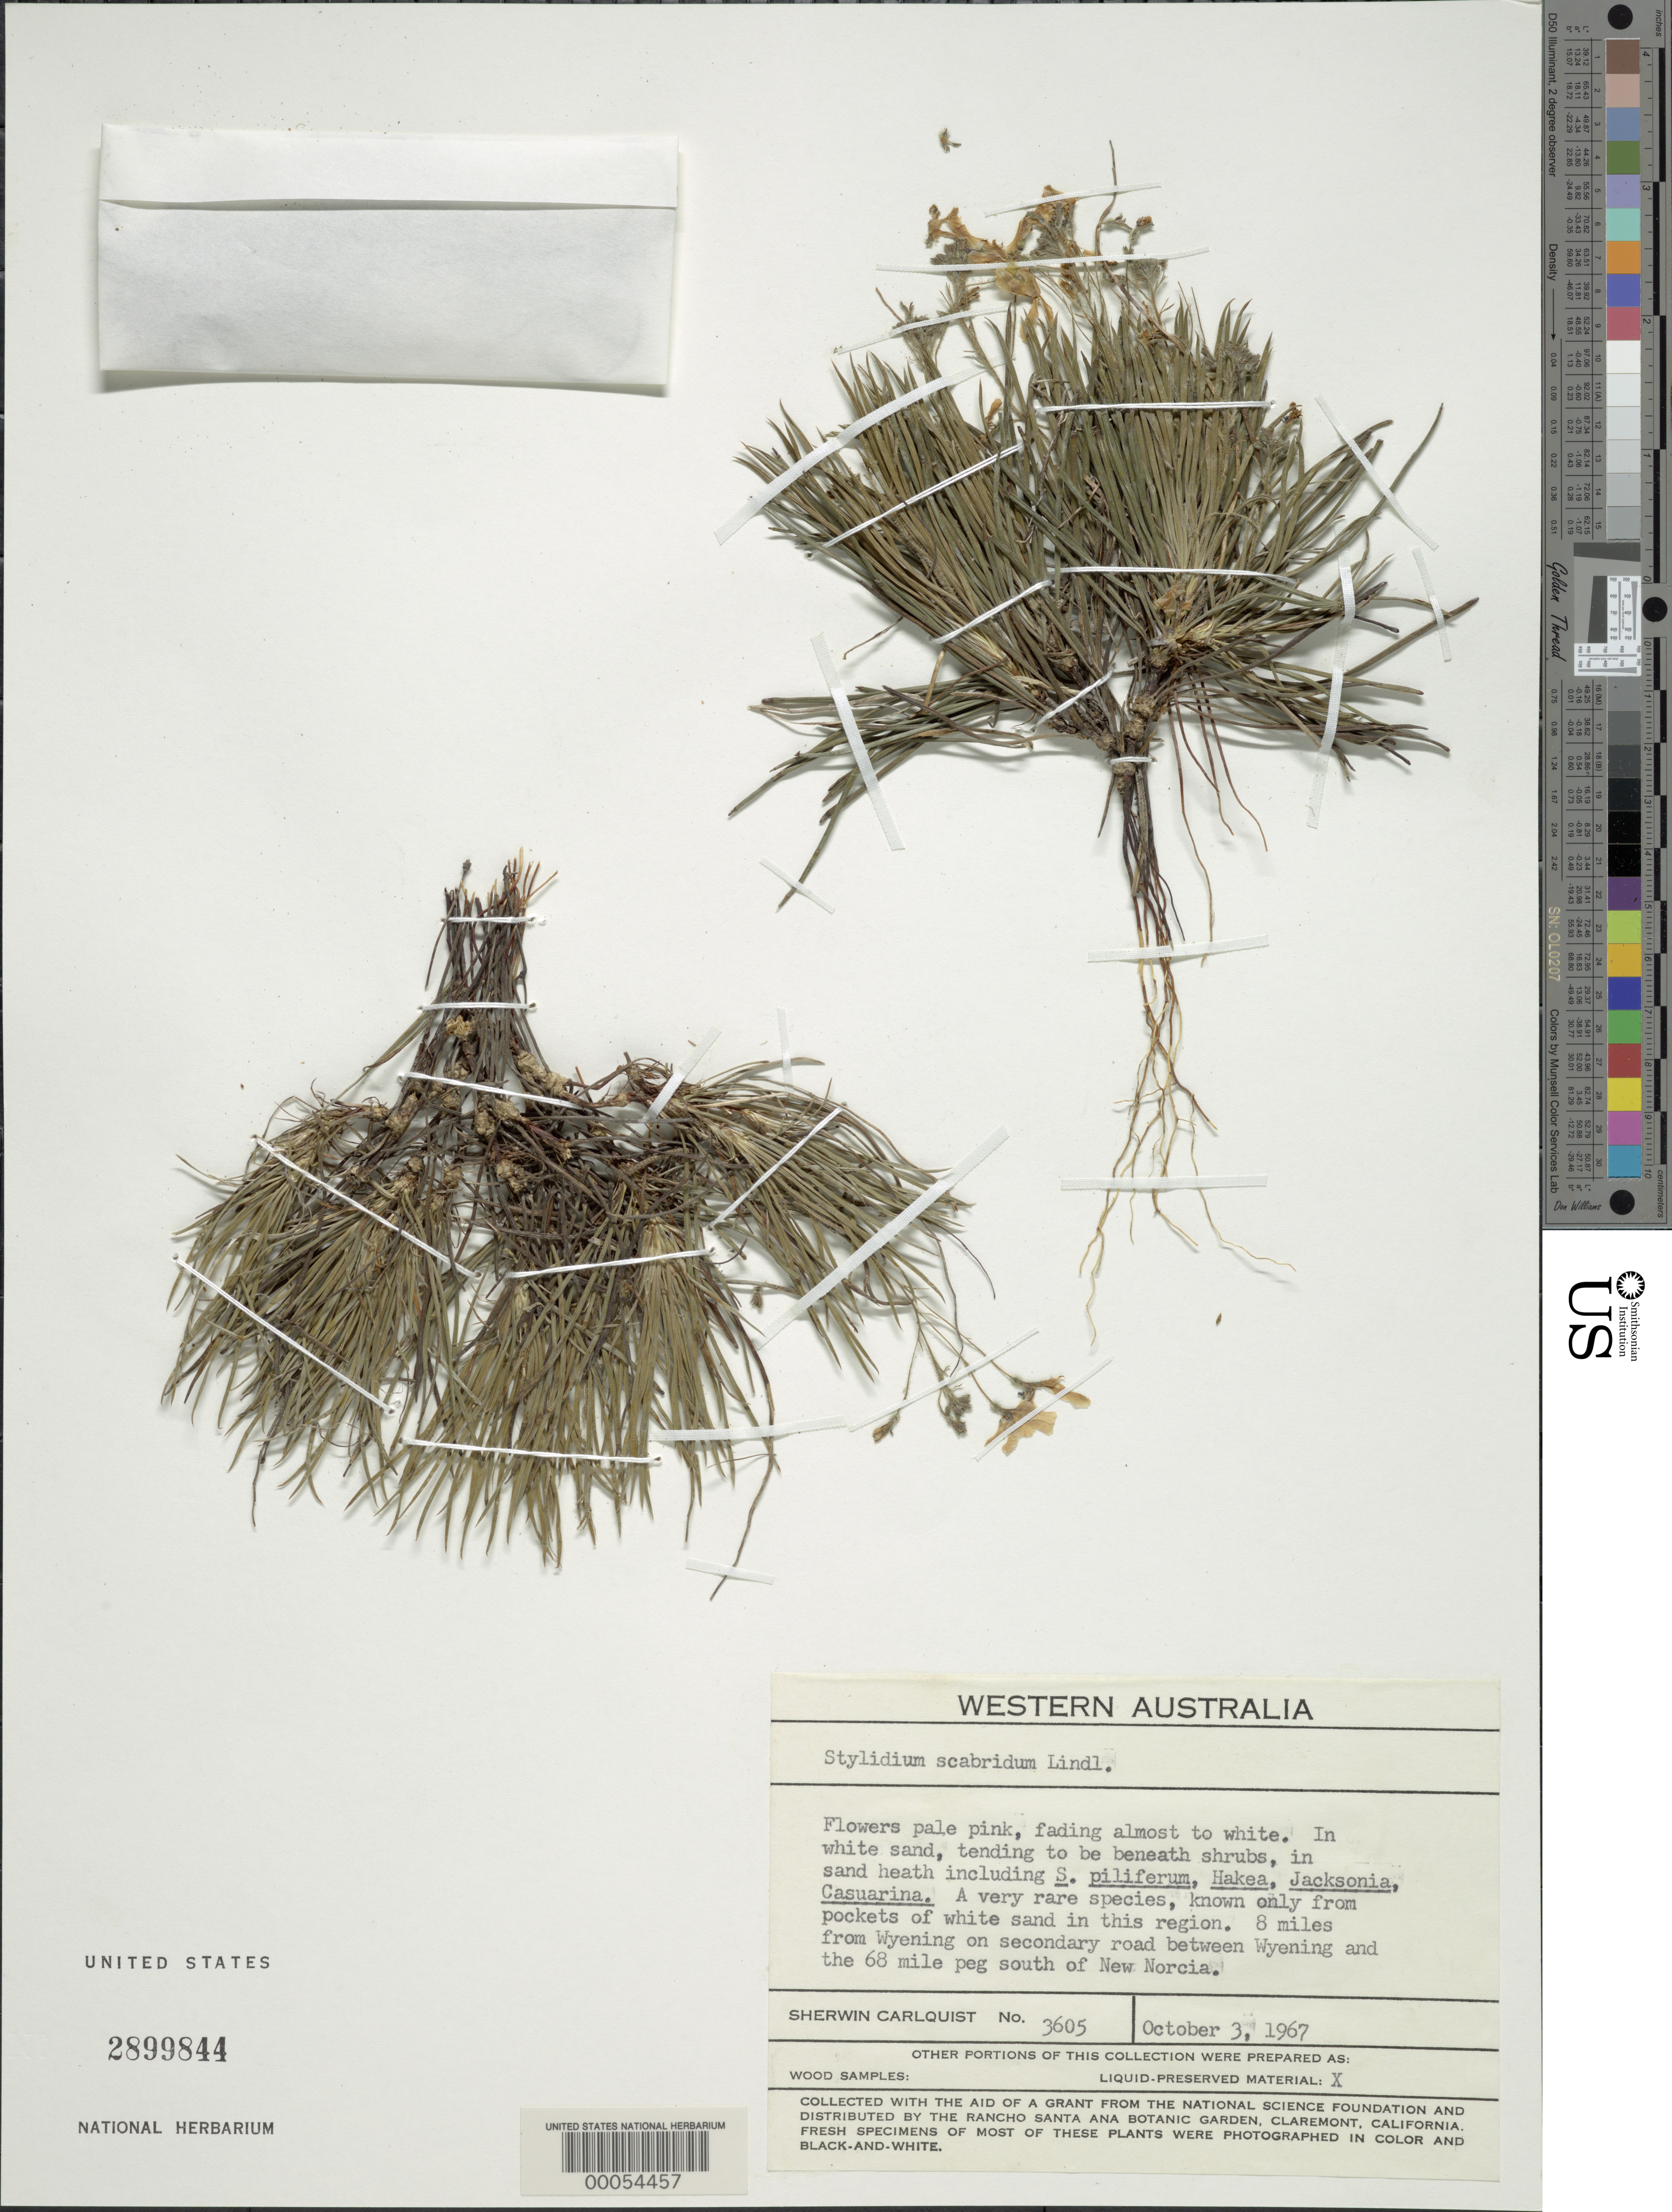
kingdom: Plantae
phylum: Tracheophyta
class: Magnoliopsida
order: Asterales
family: Stylidiaceae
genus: Stylidium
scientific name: Stylidium scabridum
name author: Lindl.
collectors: S. Carlquist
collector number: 3605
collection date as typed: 03 Oct 1967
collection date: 1967-10-03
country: Australia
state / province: Western Australia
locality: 8 mi from wyening on secondary road between wyening and 6-8 mi s of new norcia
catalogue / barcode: US 2899844